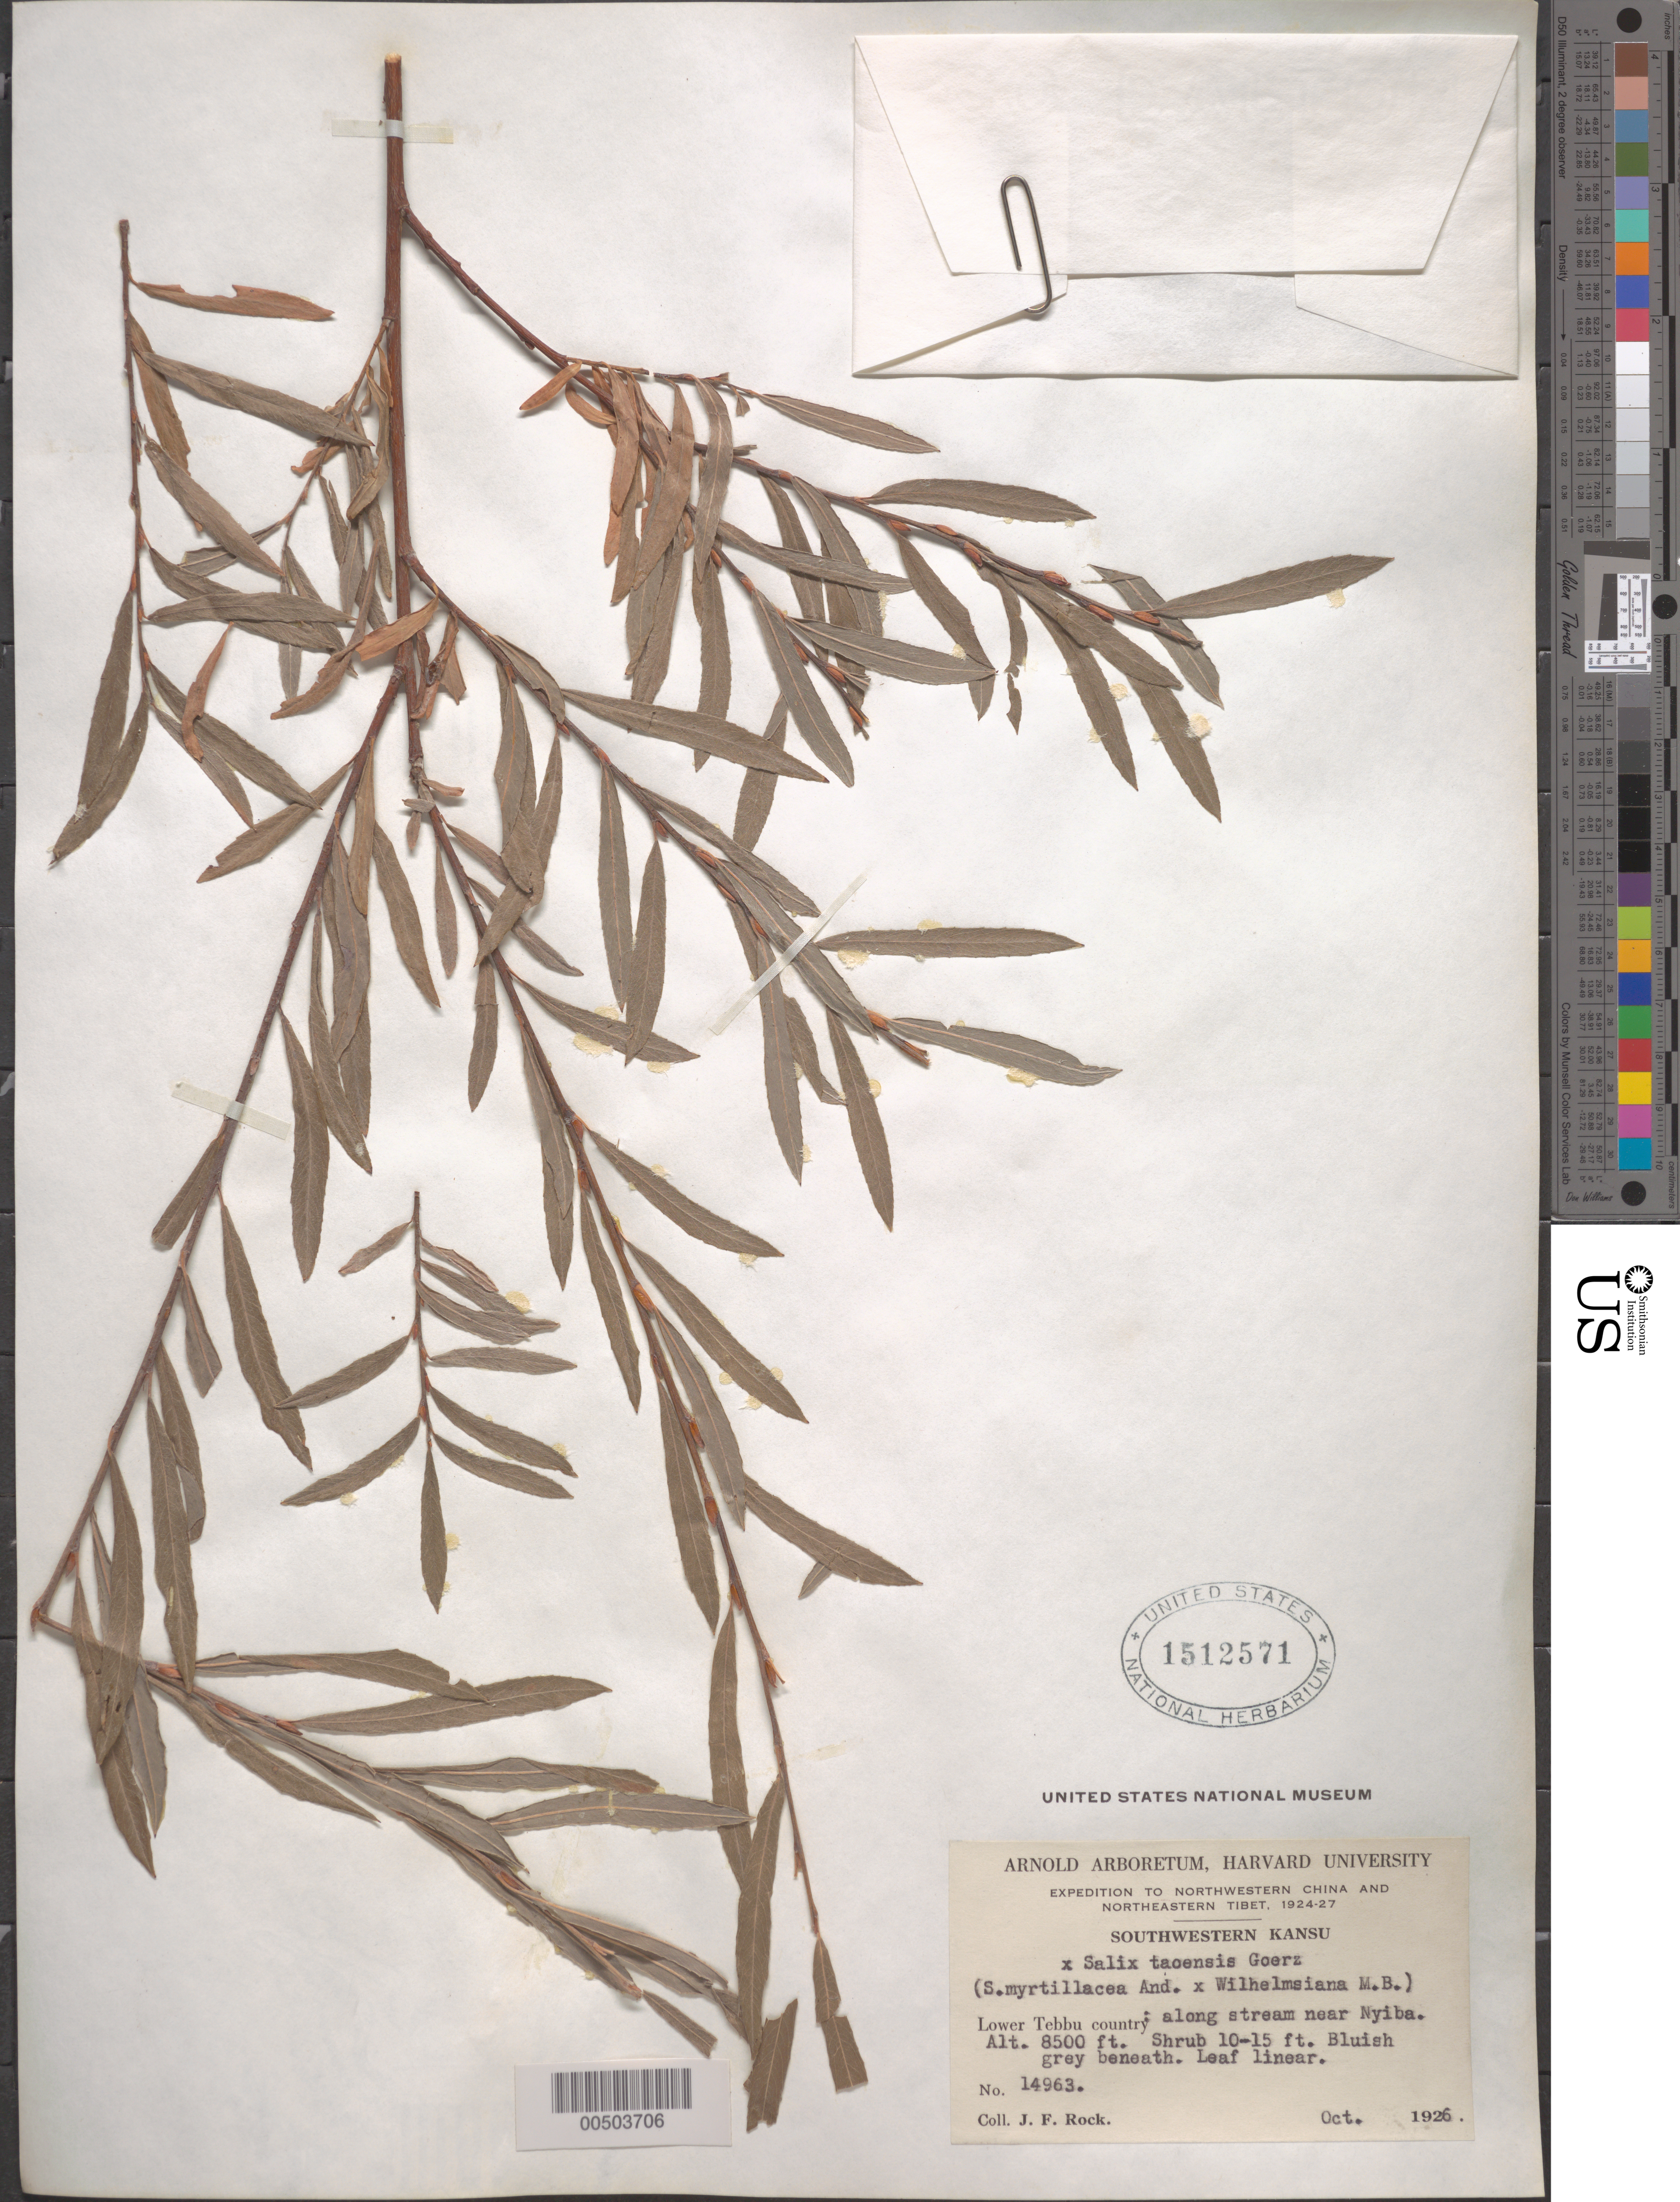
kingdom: Plantae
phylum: Tracheophyta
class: Magnoliopsida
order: Malpighiales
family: Salicaceae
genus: Salix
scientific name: Salix taoensis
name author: Goerz in Rehder & Kobuski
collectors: J. F. Rock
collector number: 14963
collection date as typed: Oct 1926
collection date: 1926-10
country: China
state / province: Gansu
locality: Along stream near Nyiba, (Lower Tebbu District)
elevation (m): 2591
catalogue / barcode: US 1512571